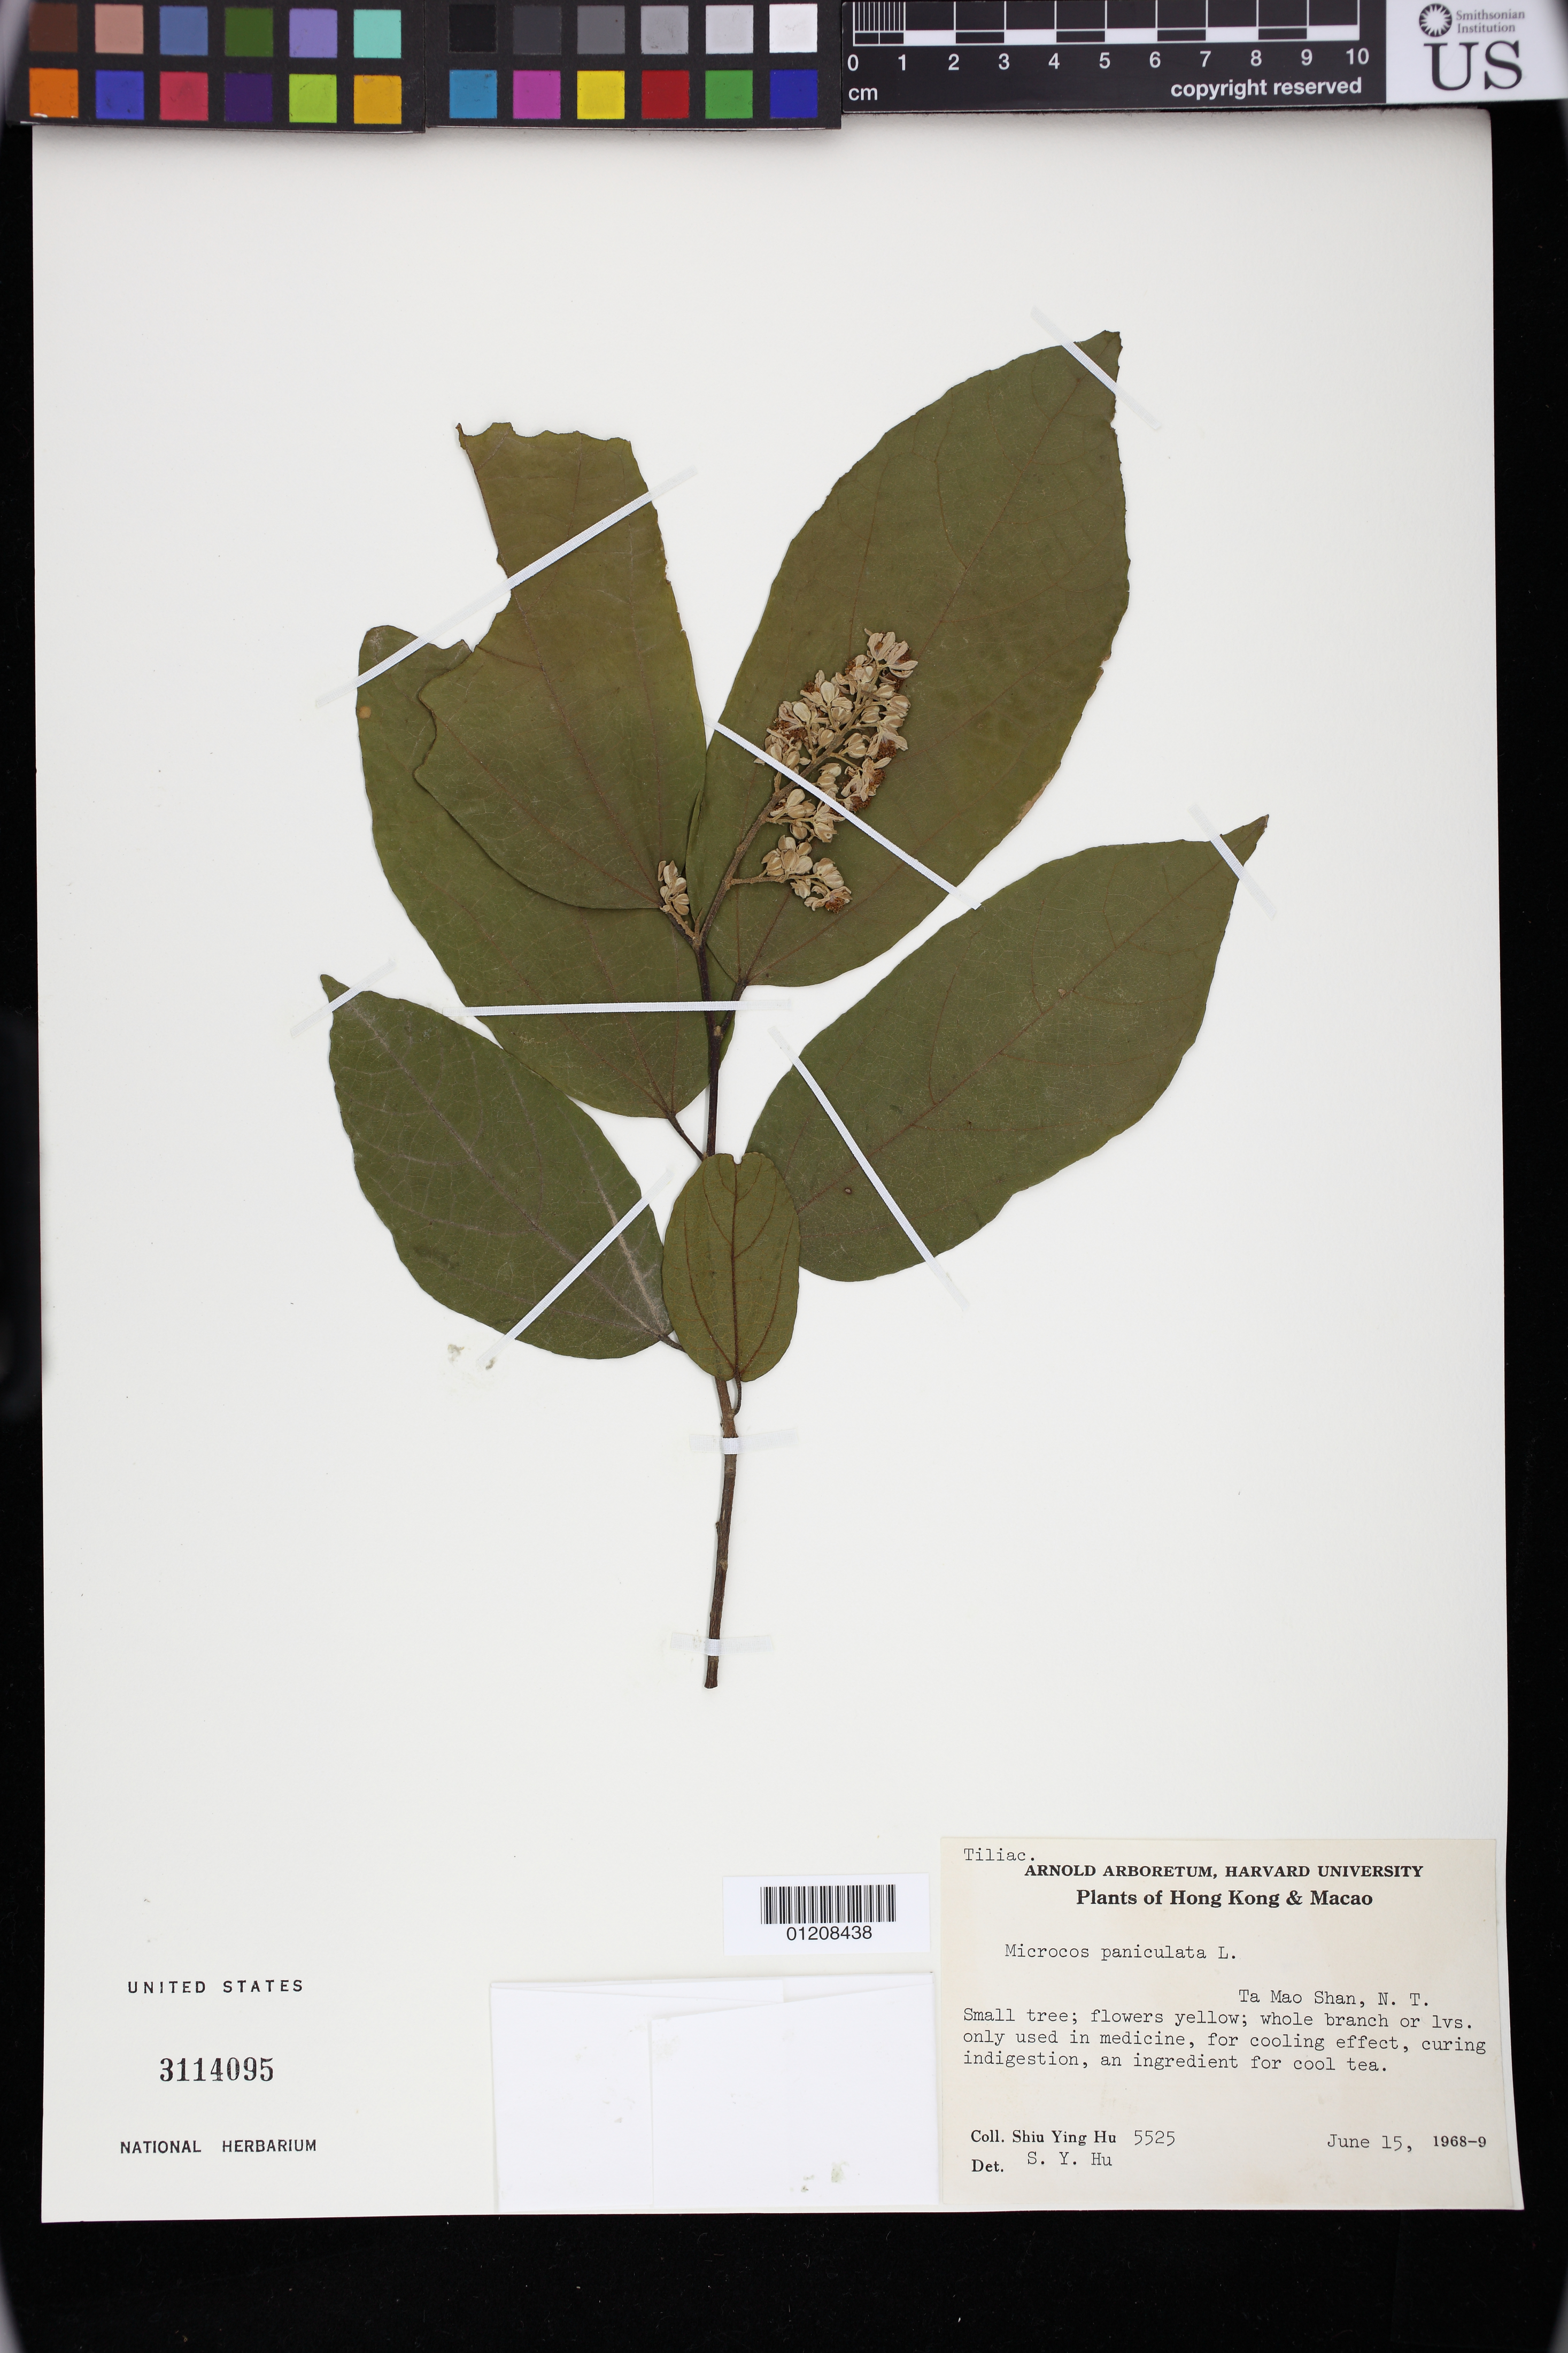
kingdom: Plantae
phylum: Tracheophyta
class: Magnoliopsida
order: Malvales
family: Malvaceae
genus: Microcos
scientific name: Microcos paniculata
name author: L.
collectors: S. Y. Hu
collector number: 5525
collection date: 1968-06-15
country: China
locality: Ta-Mao Shan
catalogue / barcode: US 3114095